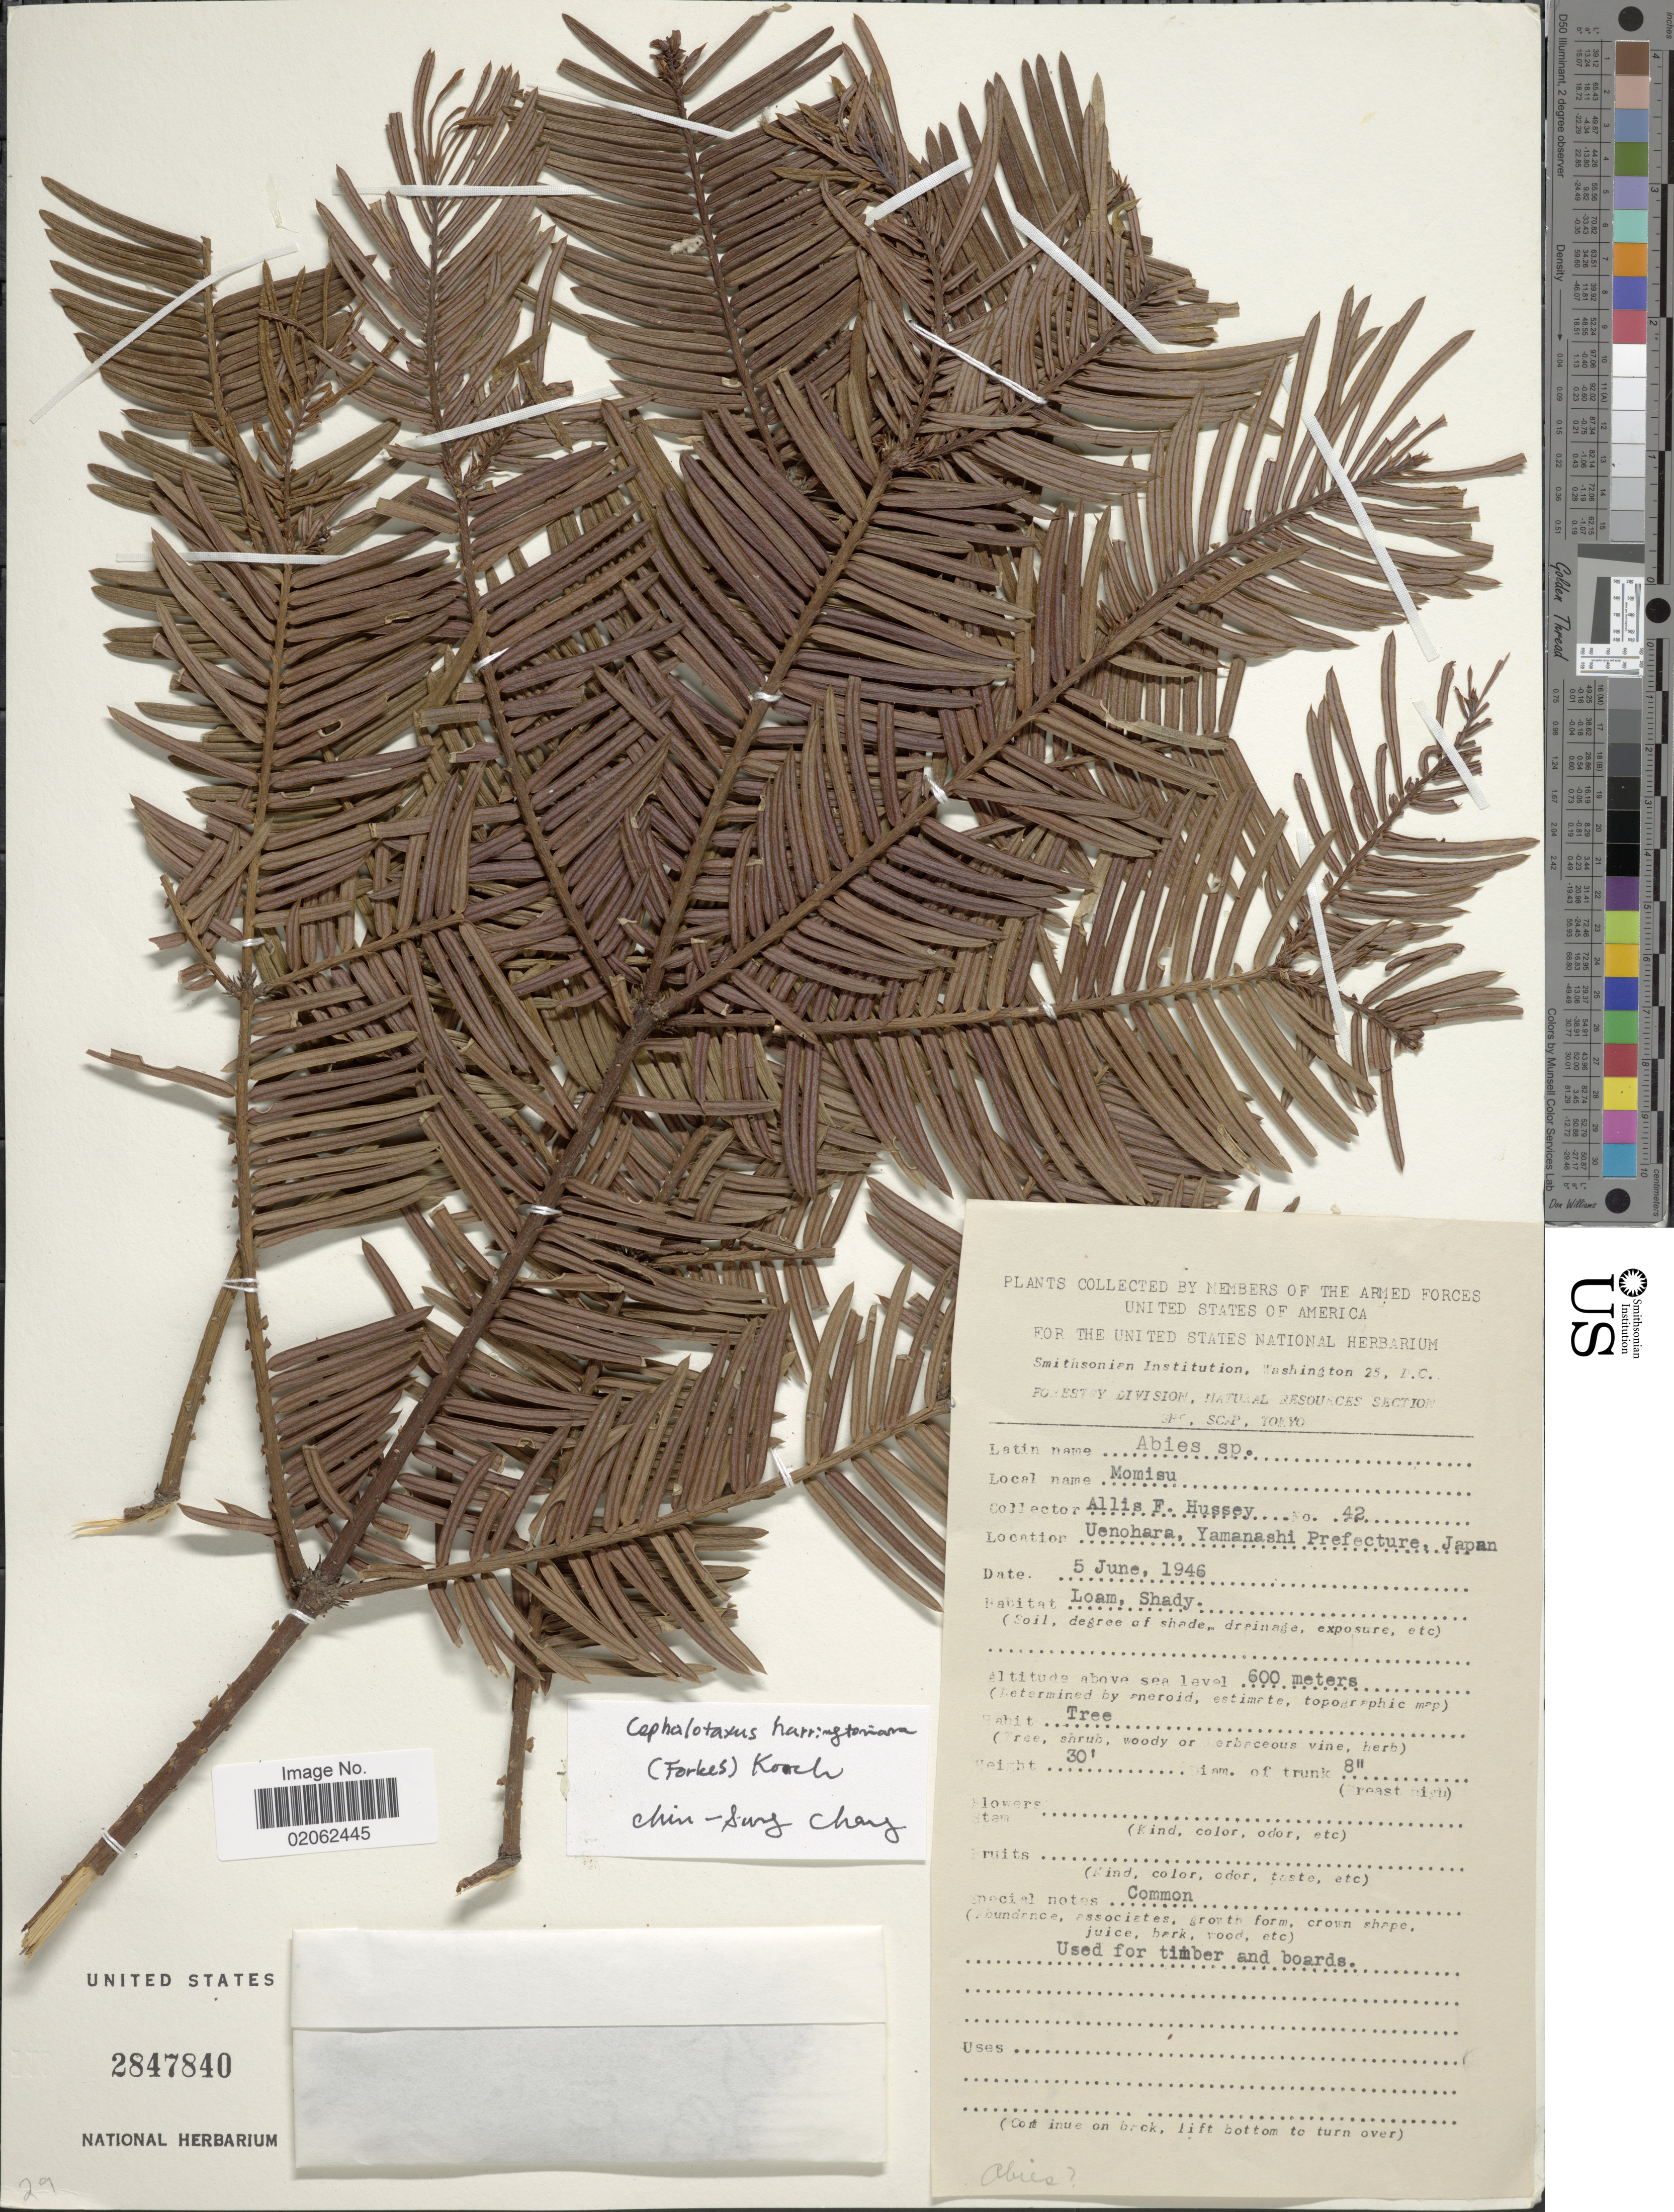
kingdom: Plantae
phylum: Tracheophyta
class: Pinopsida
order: Pinales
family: Cephalotaxaceae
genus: Cephalotaxus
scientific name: Cephalotaxus harringtonia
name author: (Knight) K. Koch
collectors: A. Hussey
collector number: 42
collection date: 1946-06-05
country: Japan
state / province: Yamanasi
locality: Uenohara, Yamanashi Prefectura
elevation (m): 600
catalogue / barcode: US 2847840